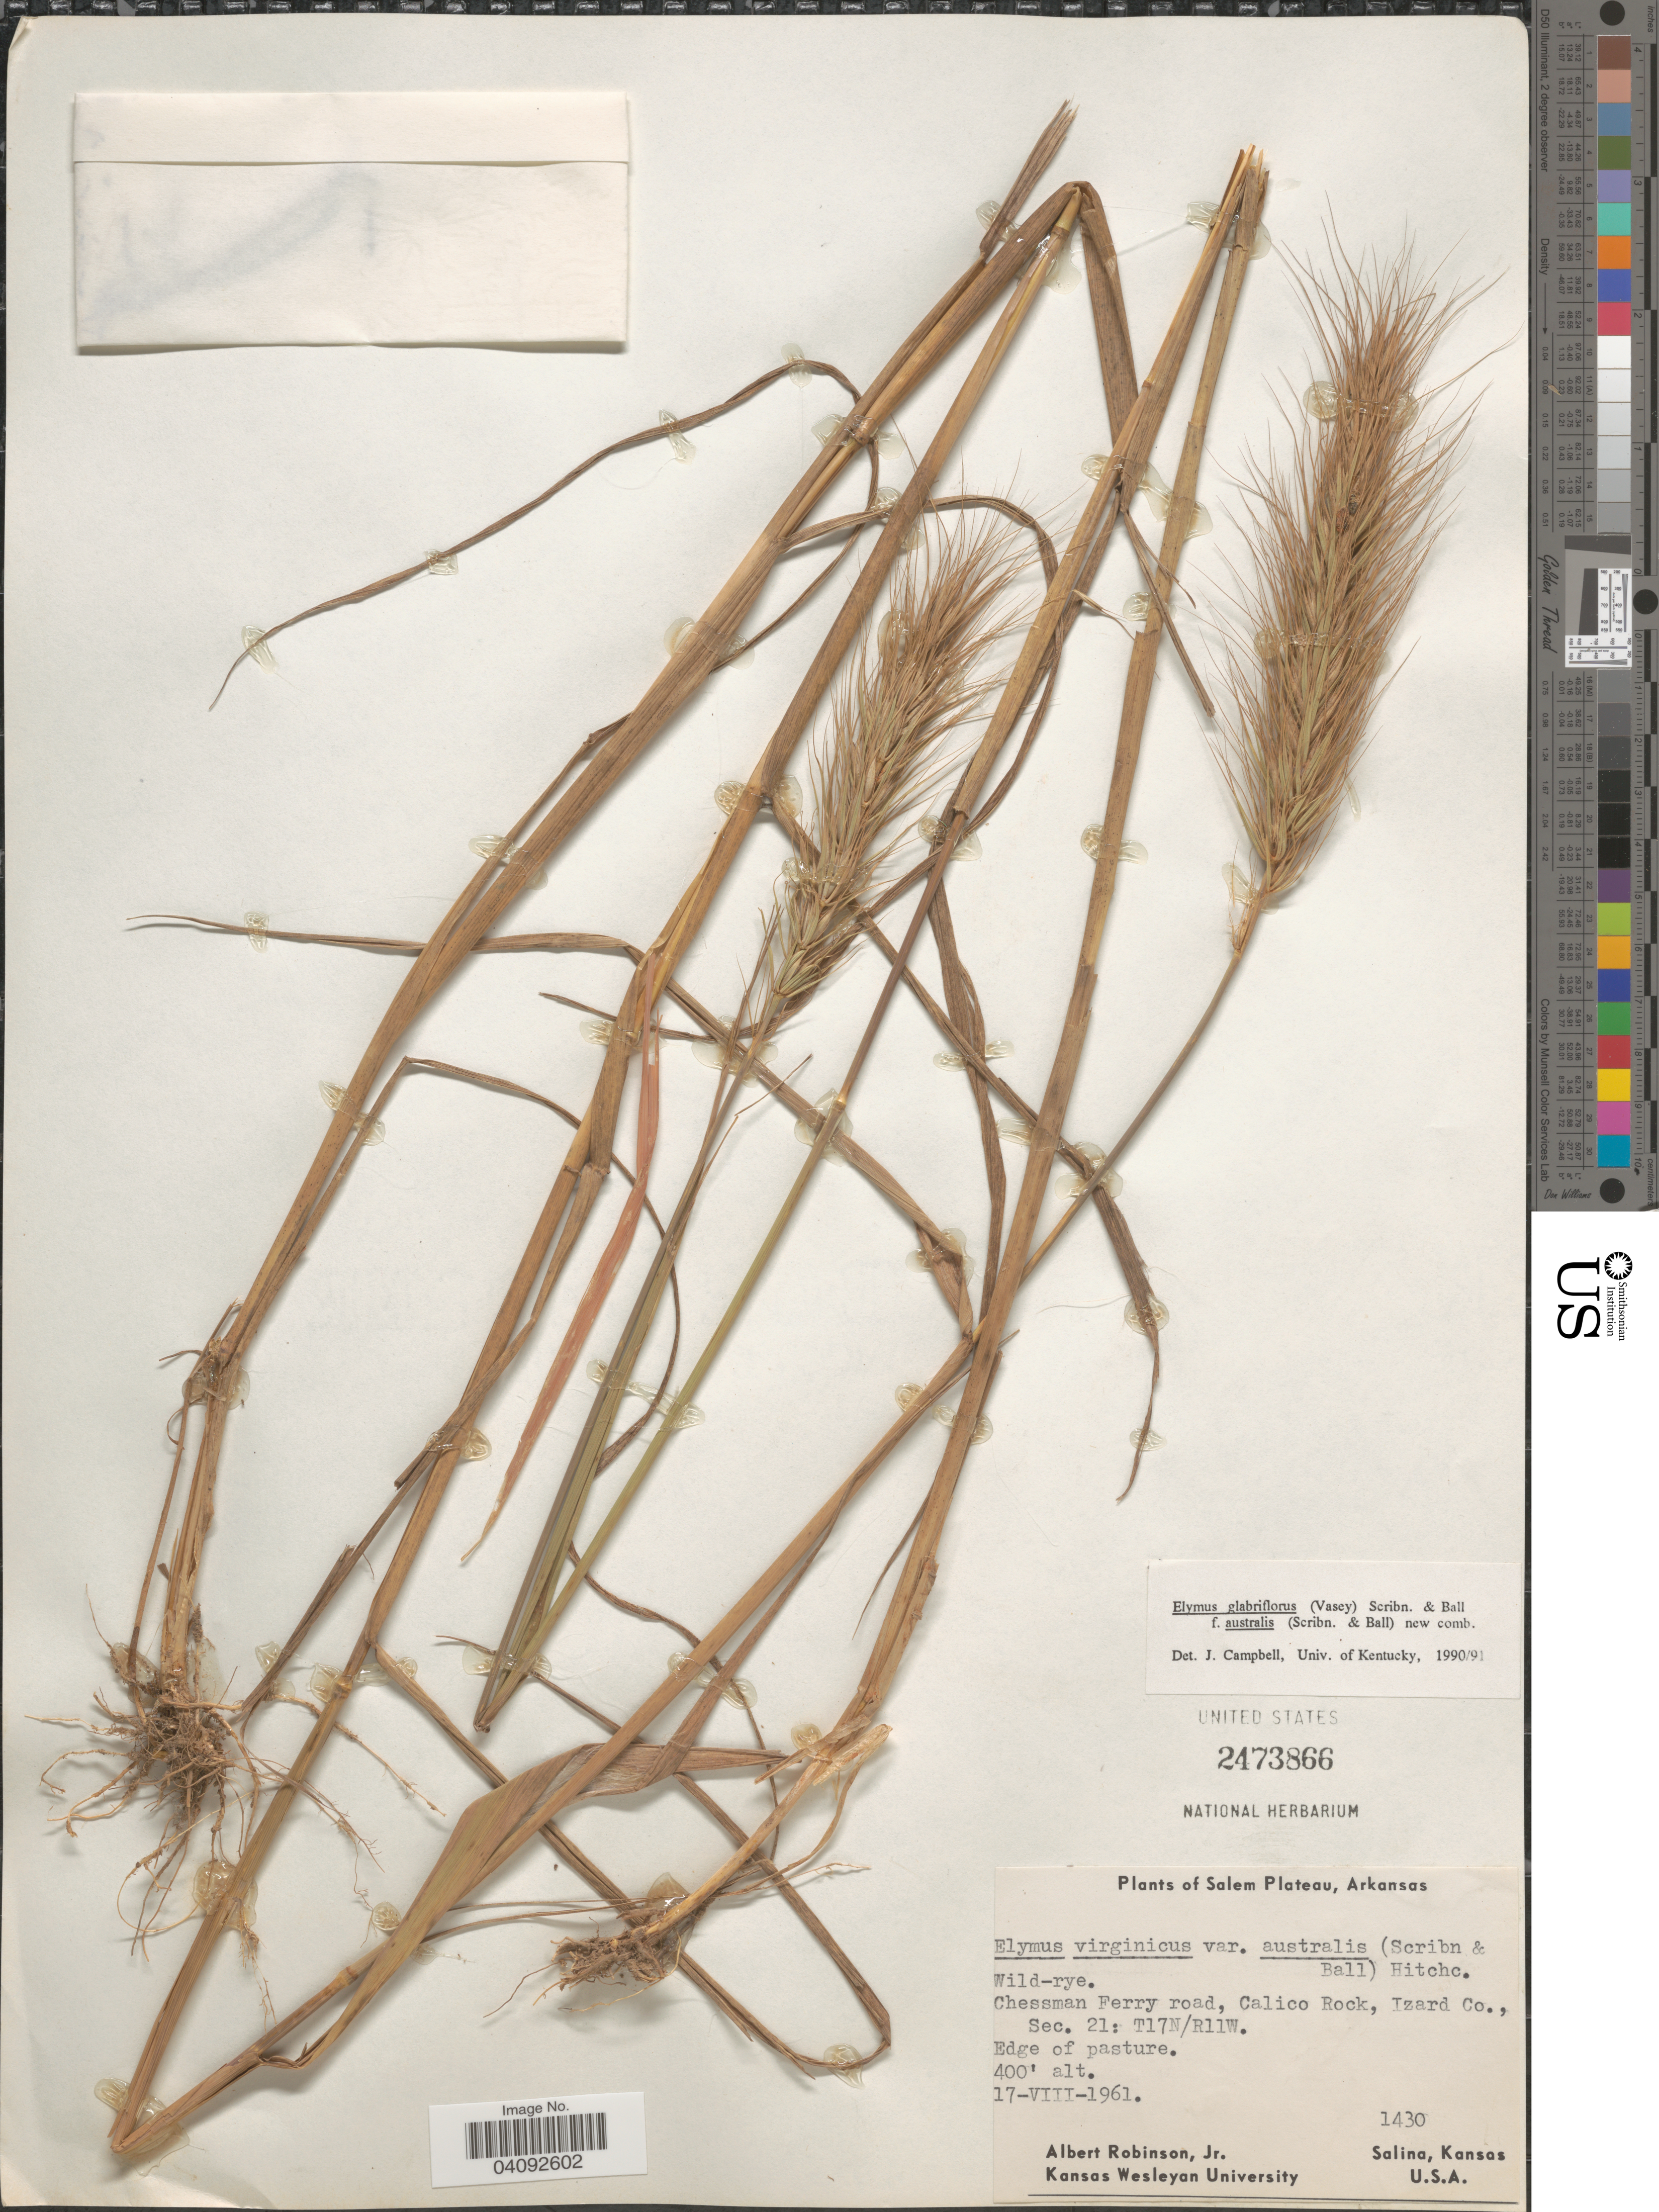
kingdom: Plantae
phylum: Tracheophyta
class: Liliopsida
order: Poales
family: Poaceae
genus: Elymus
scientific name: Elymus glabriflorus var. australis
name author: (Scribn. & C.R. Ball) J.J.N. Campb.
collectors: A. Robinson Jr.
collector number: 1430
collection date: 1961-08-17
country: United States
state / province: Arkansas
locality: Salem Plateau. Chessman Ferry road, Calico Rock, Izard Co., Sec. 21: T17N/R11W.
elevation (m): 122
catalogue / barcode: US 2473866